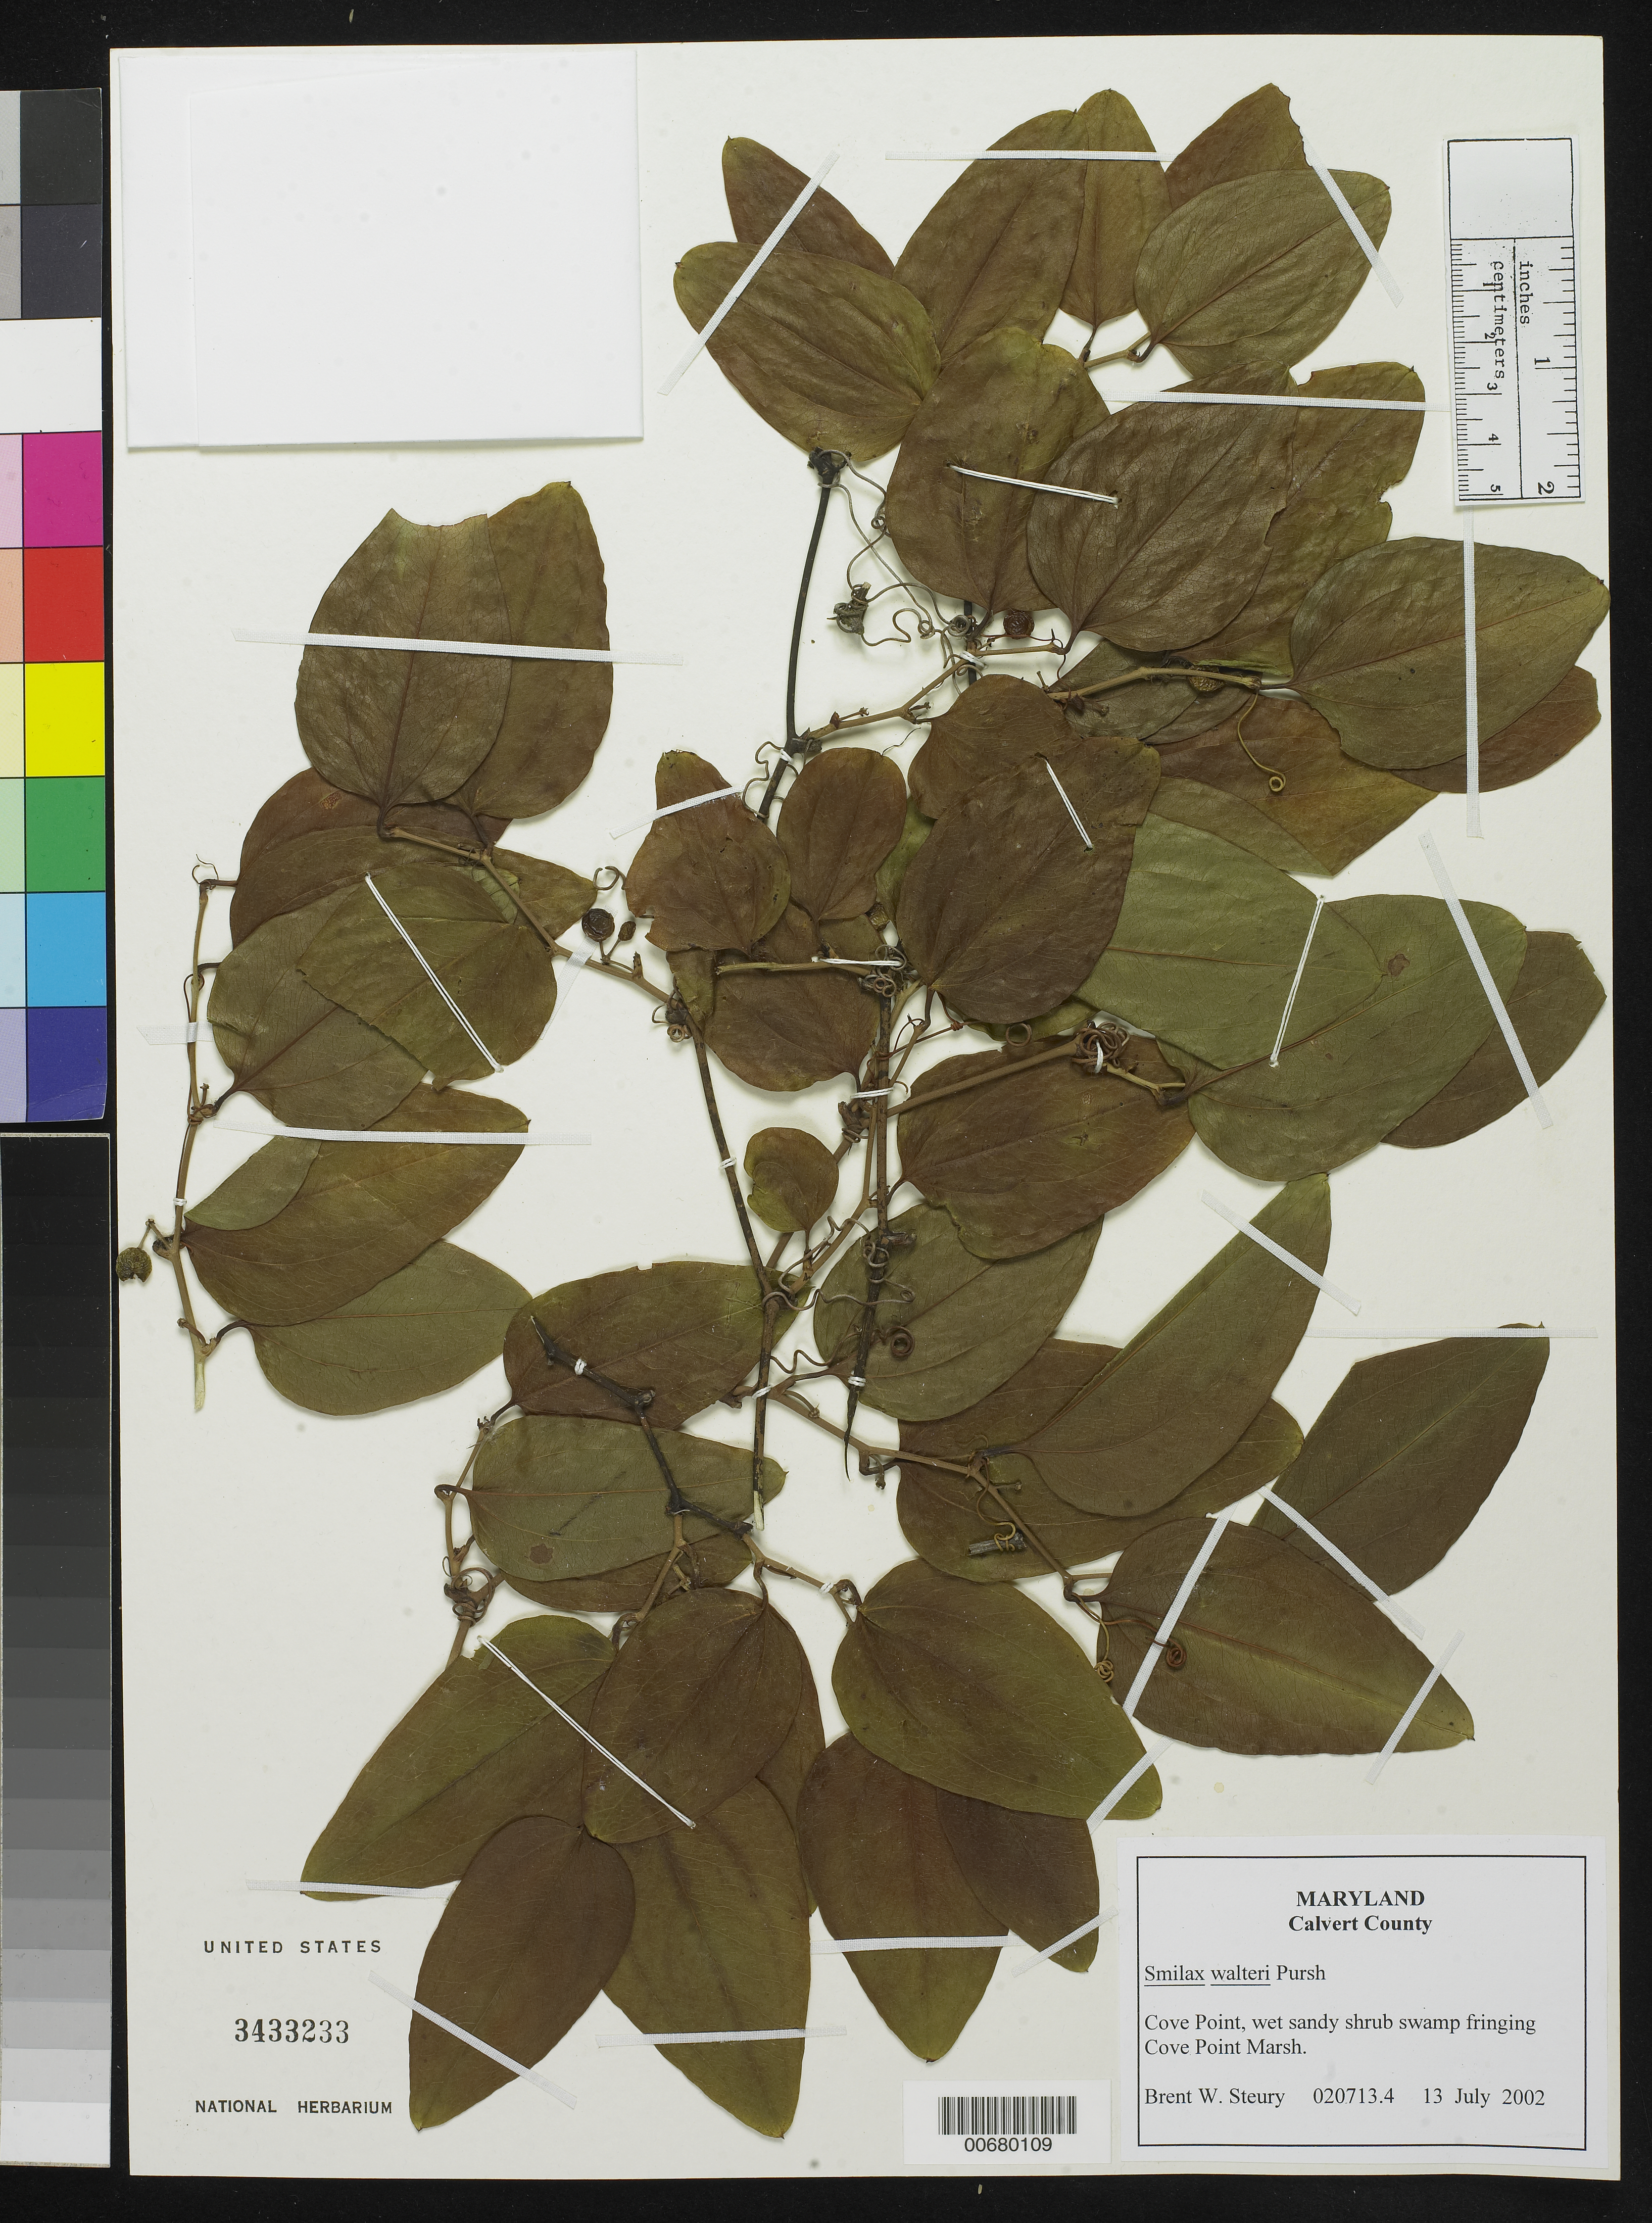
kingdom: Plantae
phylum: Tracheophyta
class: Liliopsida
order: Liliales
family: Smilacaceae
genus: Smilax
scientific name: Smilax walteri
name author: Pursh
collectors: B. Steury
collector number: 020713.4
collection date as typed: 13 July 2002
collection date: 2002-07-13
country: United States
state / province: Maryland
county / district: Calvert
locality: Cove Point, fringing Cove Point Marsh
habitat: wet sandy shrub swamp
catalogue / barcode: US 3433233